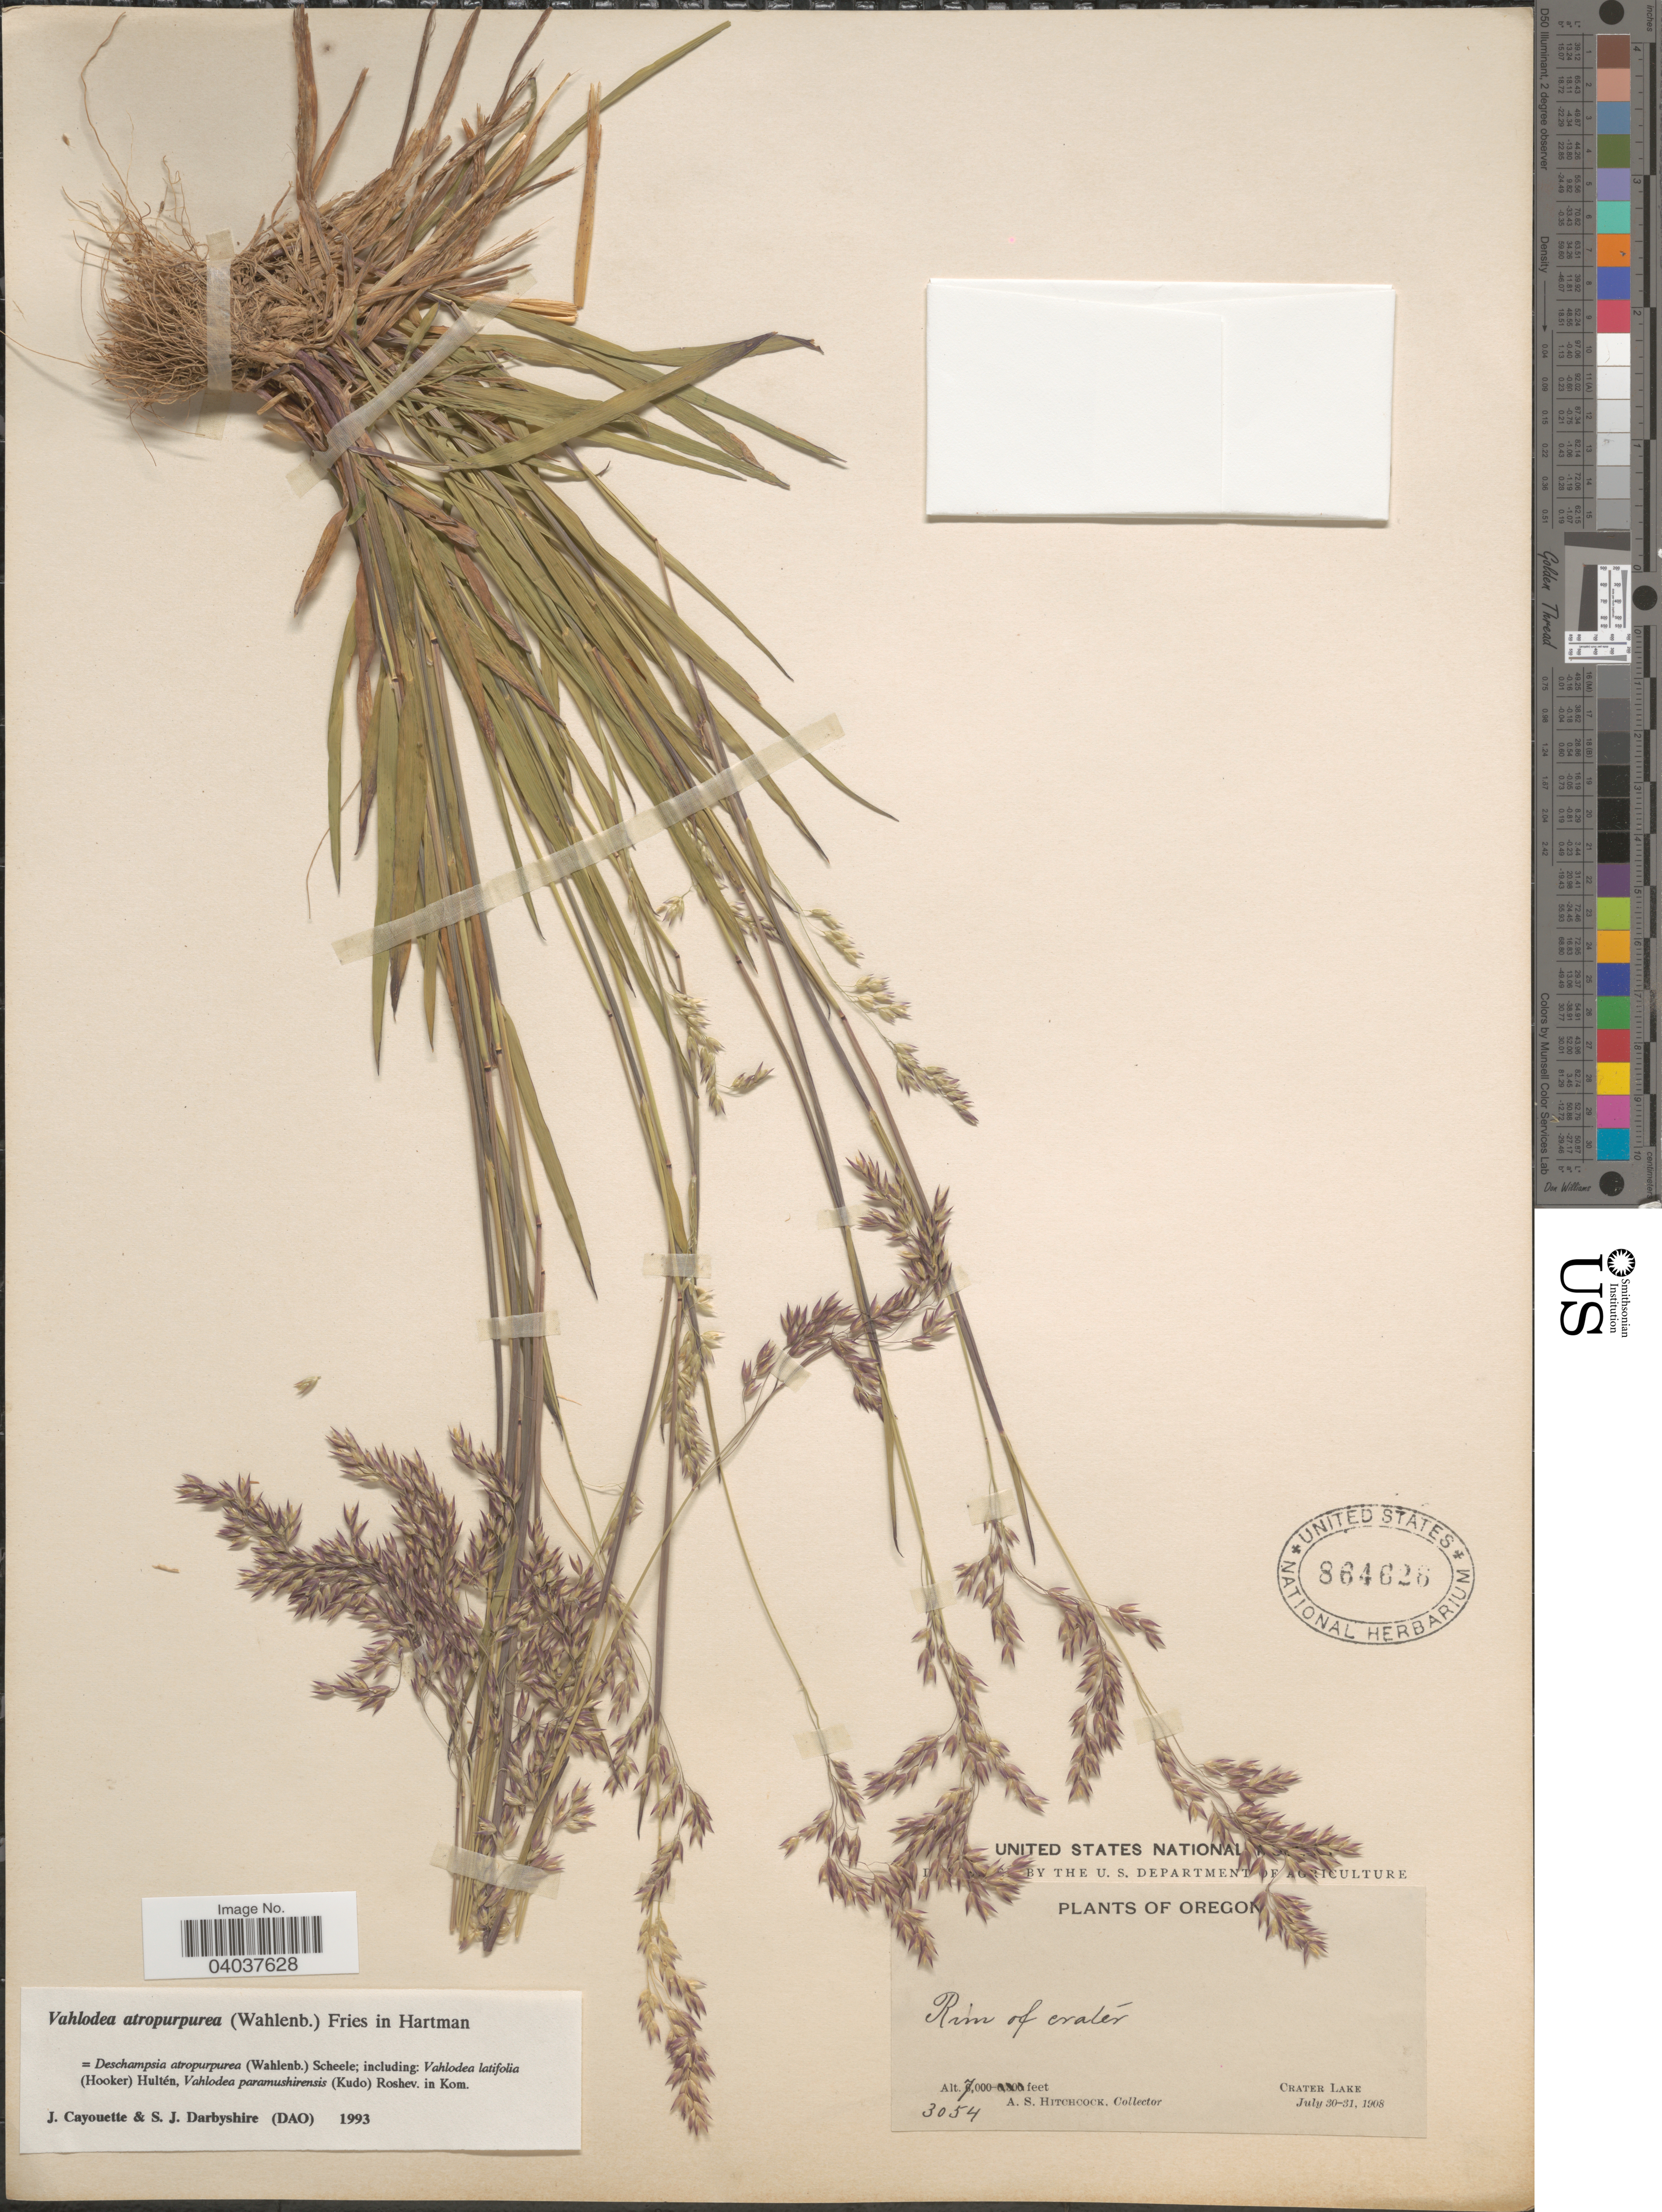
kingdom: Plantae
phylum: Tracheophyta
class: Liliopsida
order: Poales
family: Poaceae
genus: Vahlodea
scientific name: Vahlodea atropurpurea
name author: (Wahlenb.) Fr. ex Hartm.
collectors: A. S. Hitchcock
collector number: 3054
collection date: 1908-07-30/1908-07-31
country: United States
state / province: Oregon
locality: Rim of crater. Crater Lake.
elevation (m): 2134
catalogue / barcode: US 864626